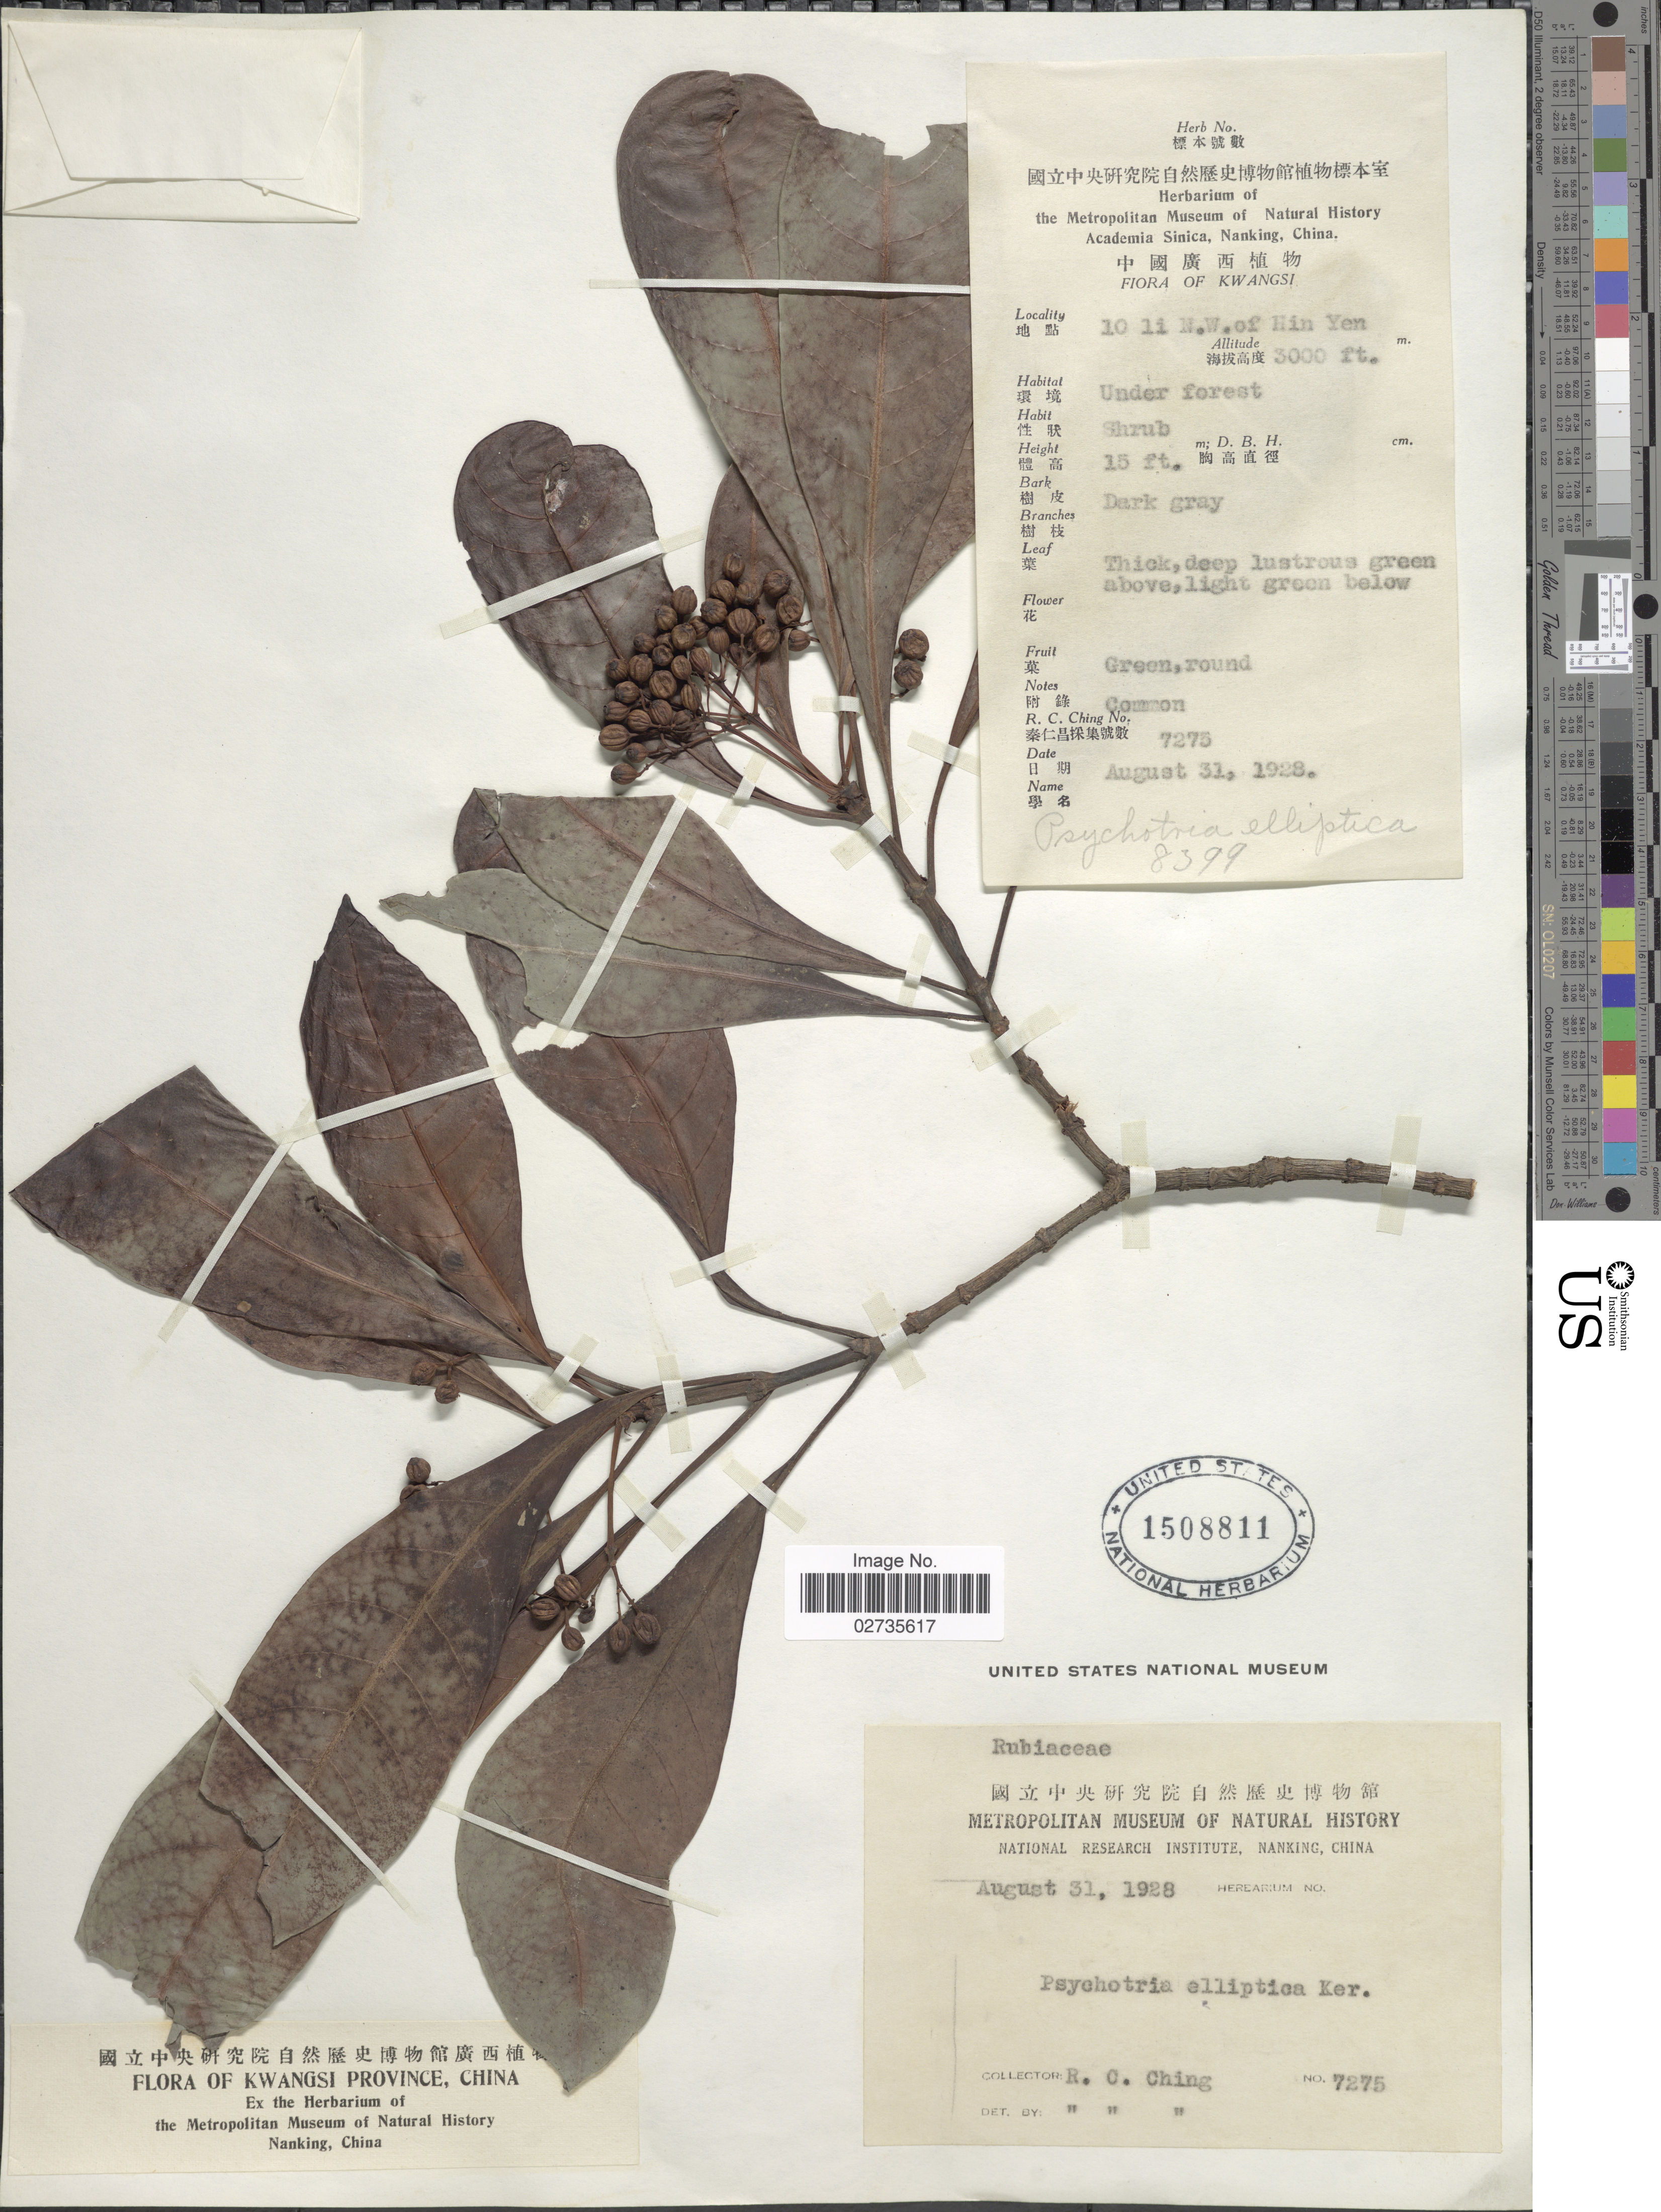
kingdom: Plantae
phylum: Tracheophyta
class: Magnoliopsida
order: Gentianales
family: Rubiaceae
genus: Psychotria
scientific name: Psychotria rubra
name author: (Lour.) Poir.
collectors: R. C. Ching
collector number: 7275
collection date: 1928-08-31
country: China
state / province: Guangxi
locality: Kwangsi Province, 10 li N.W. of Hin Yen, Under forest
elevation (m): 914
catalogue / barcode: US 1508811